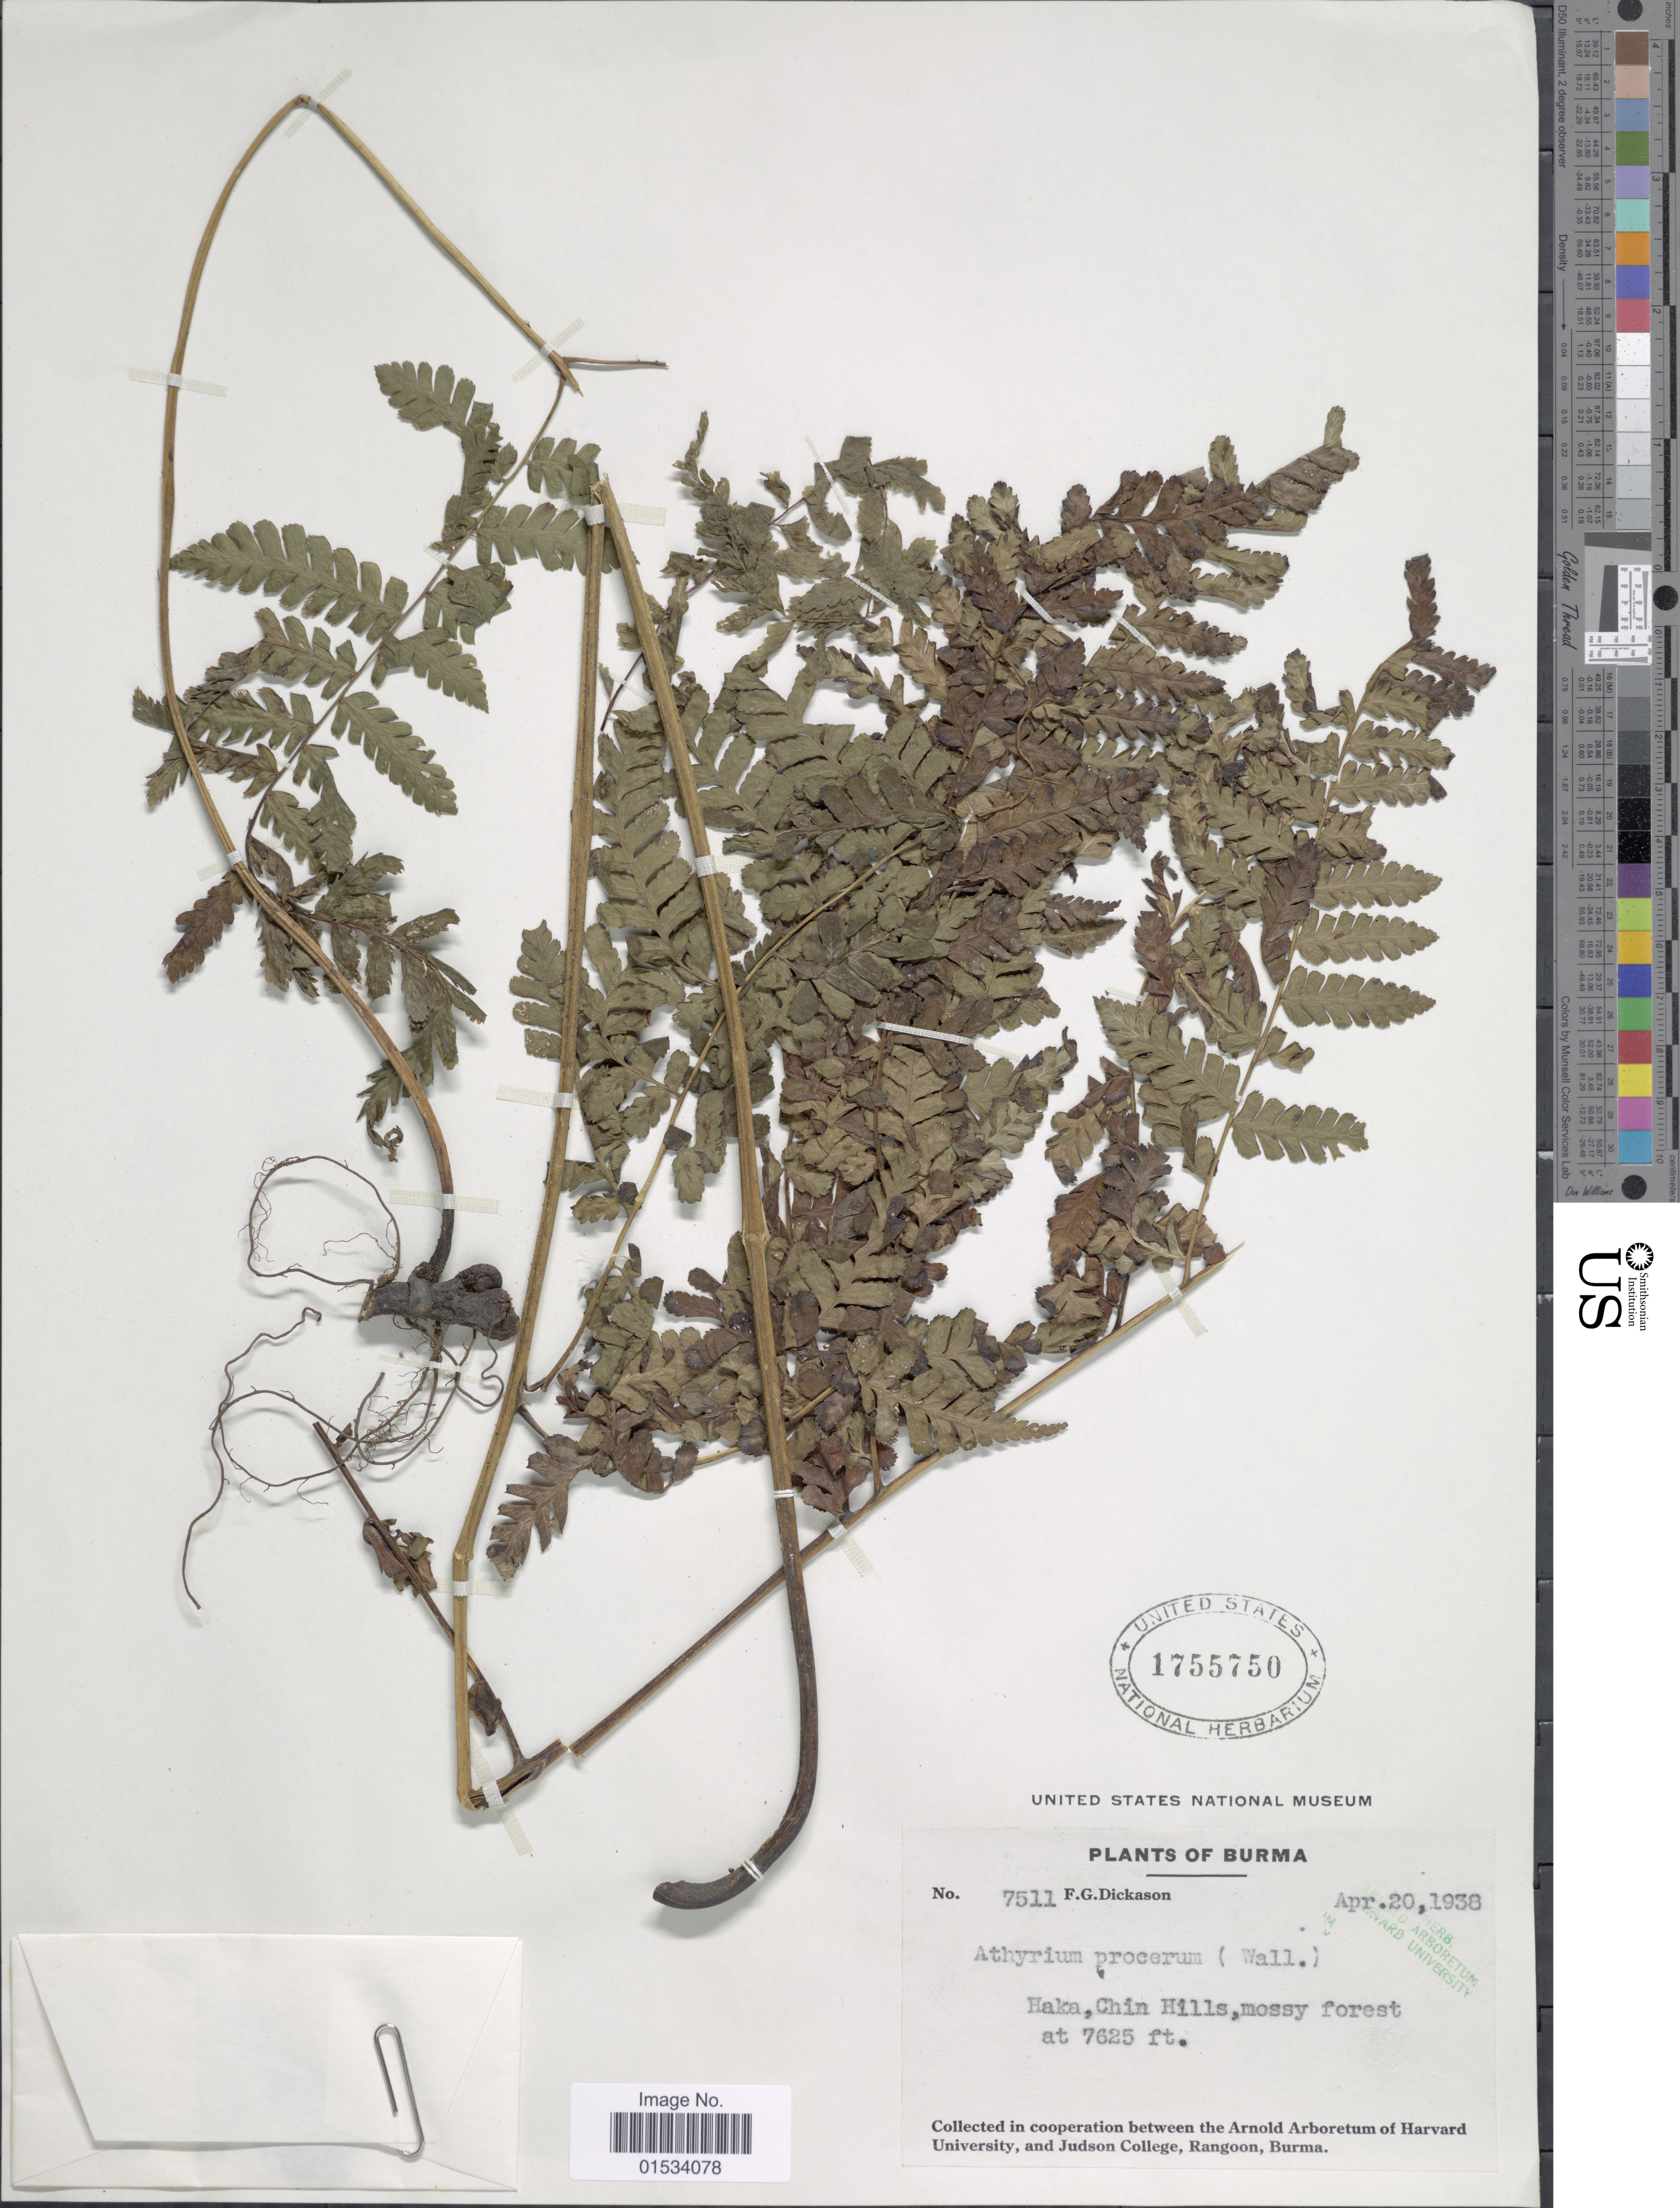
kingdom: Plantae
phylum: Tracheophyta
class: Polypodiopsida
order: Polypodiales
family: Athyriaceae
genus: Diplazium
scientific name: Diplazium muricatum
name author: (Mett.) Alderw.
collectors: F. Dickason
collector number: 7511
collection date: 1938-04-20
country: Myanmar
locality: Haka, Chin Hills, Mossy forest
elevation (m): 2324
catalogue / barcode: US 1755750